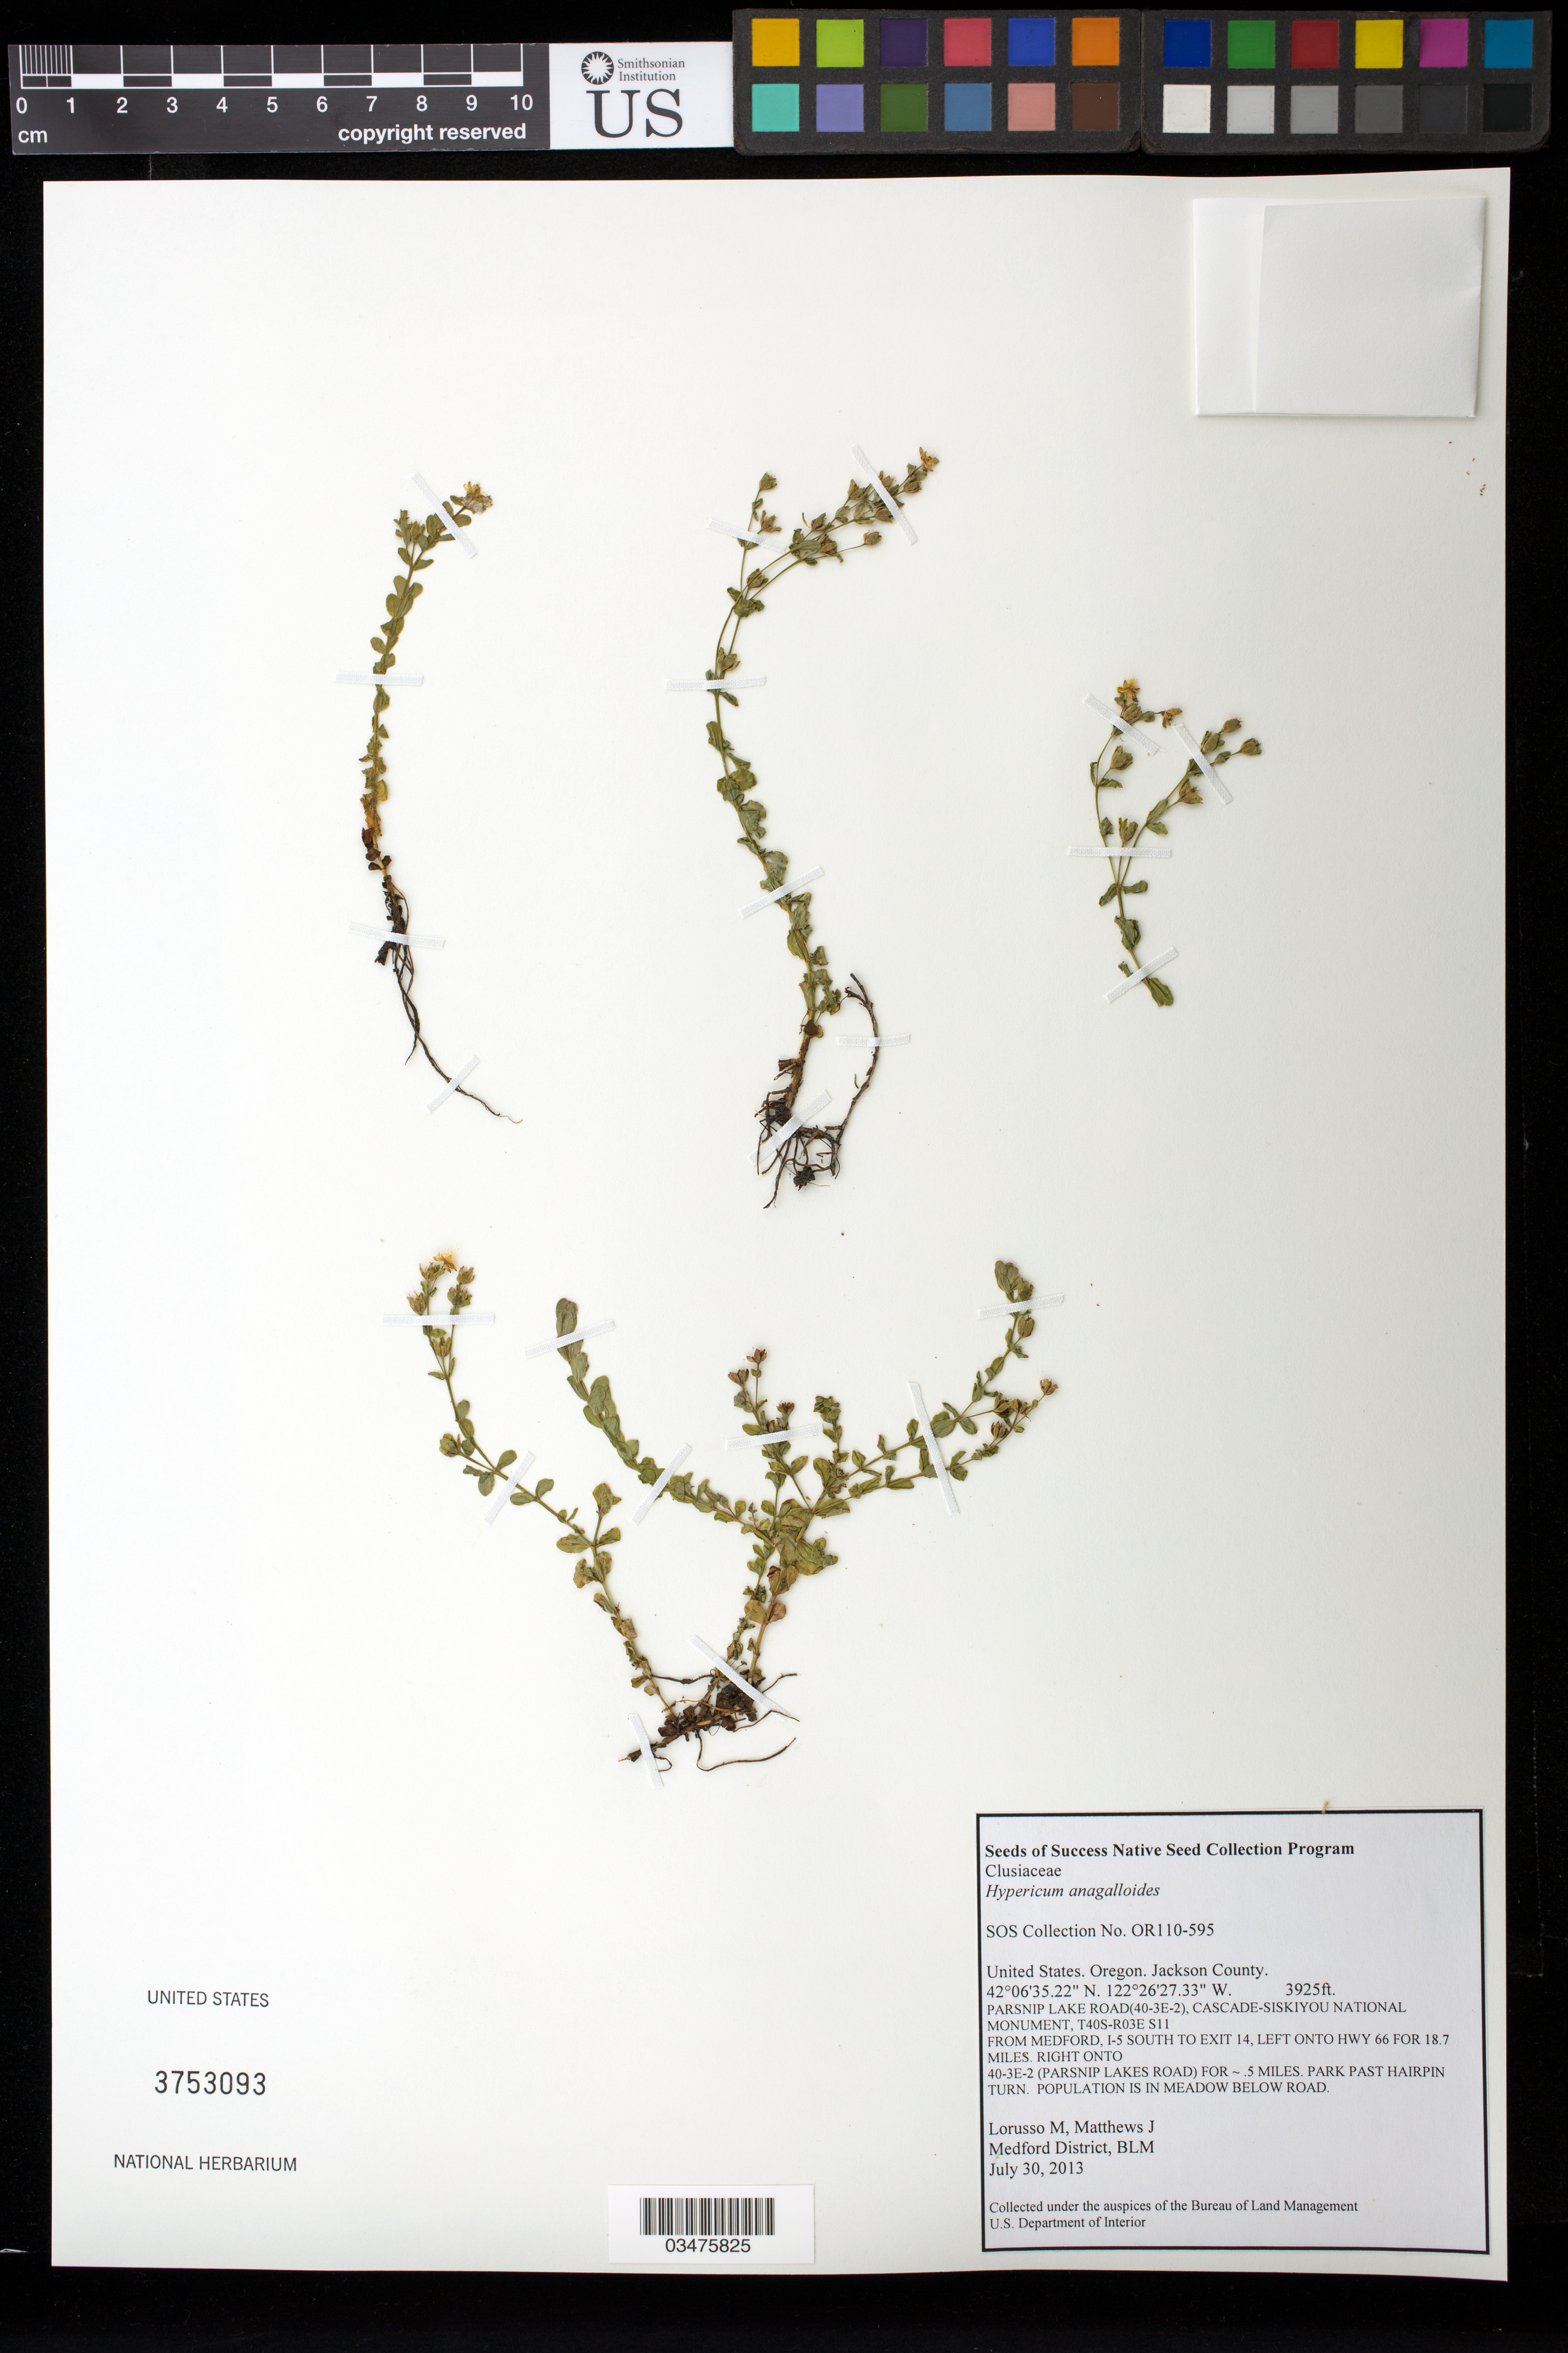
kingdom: Plantae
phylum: Tracheophyta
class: Magnoliopsida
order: Malpighiales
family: Hypericaceae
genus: Hypericum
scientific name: Hypericum anagalloides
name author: Cham. & Schltdl.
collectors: M. Lorusso & J. Matthews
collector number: OR110-595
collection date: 2013-07-30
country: United States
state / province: Oregon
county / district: Jackson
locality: Parsnip Lake Road, Cascade-Siskiyou National Monument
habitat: Meadow.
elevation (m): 1196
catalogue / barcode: US 3753093